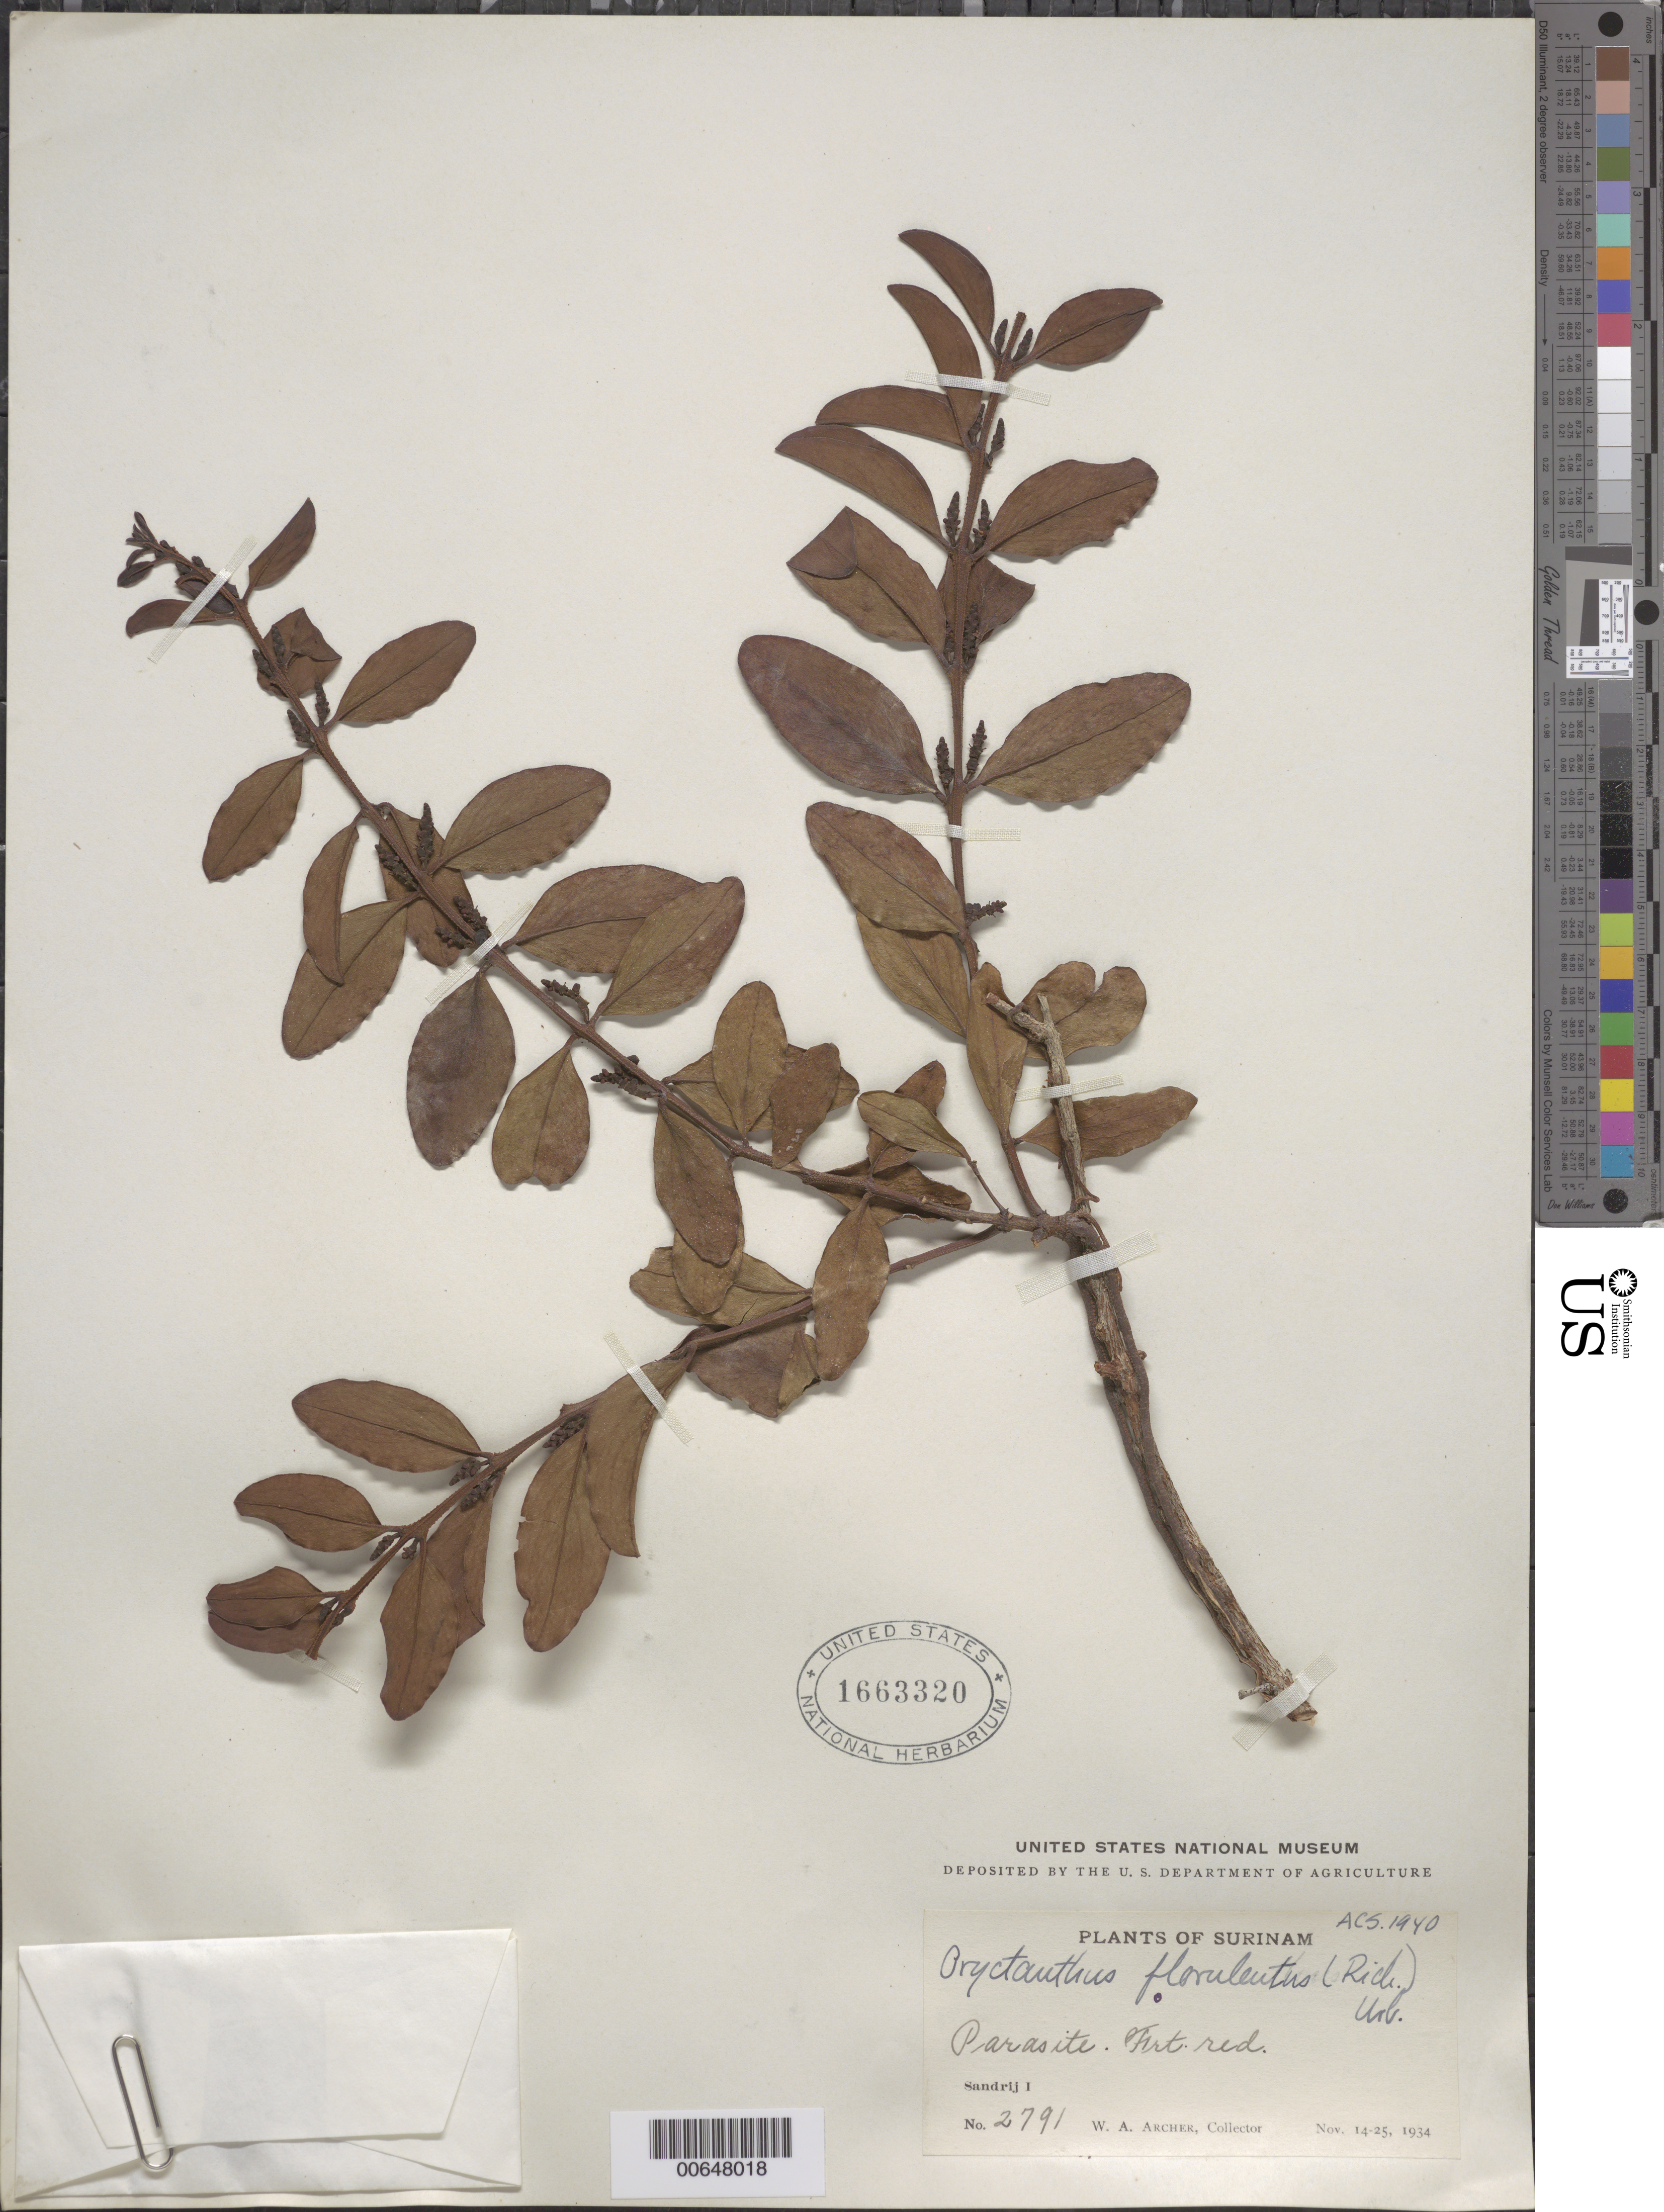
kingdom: Plantae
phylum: Tracheophyta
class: Magnoliopsida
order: Santalales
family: Loranthaceae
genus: Oryctanthus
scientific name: Oryctanthus florulentus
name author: (Rich.) Tiegh.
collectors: W. A. Archer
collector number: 2791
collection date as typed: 14-Nov-34 to 25-Nov-34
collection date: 1934-11-14/1934-11-25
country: Suriname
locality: Zanderij I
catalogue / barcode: US 1663320